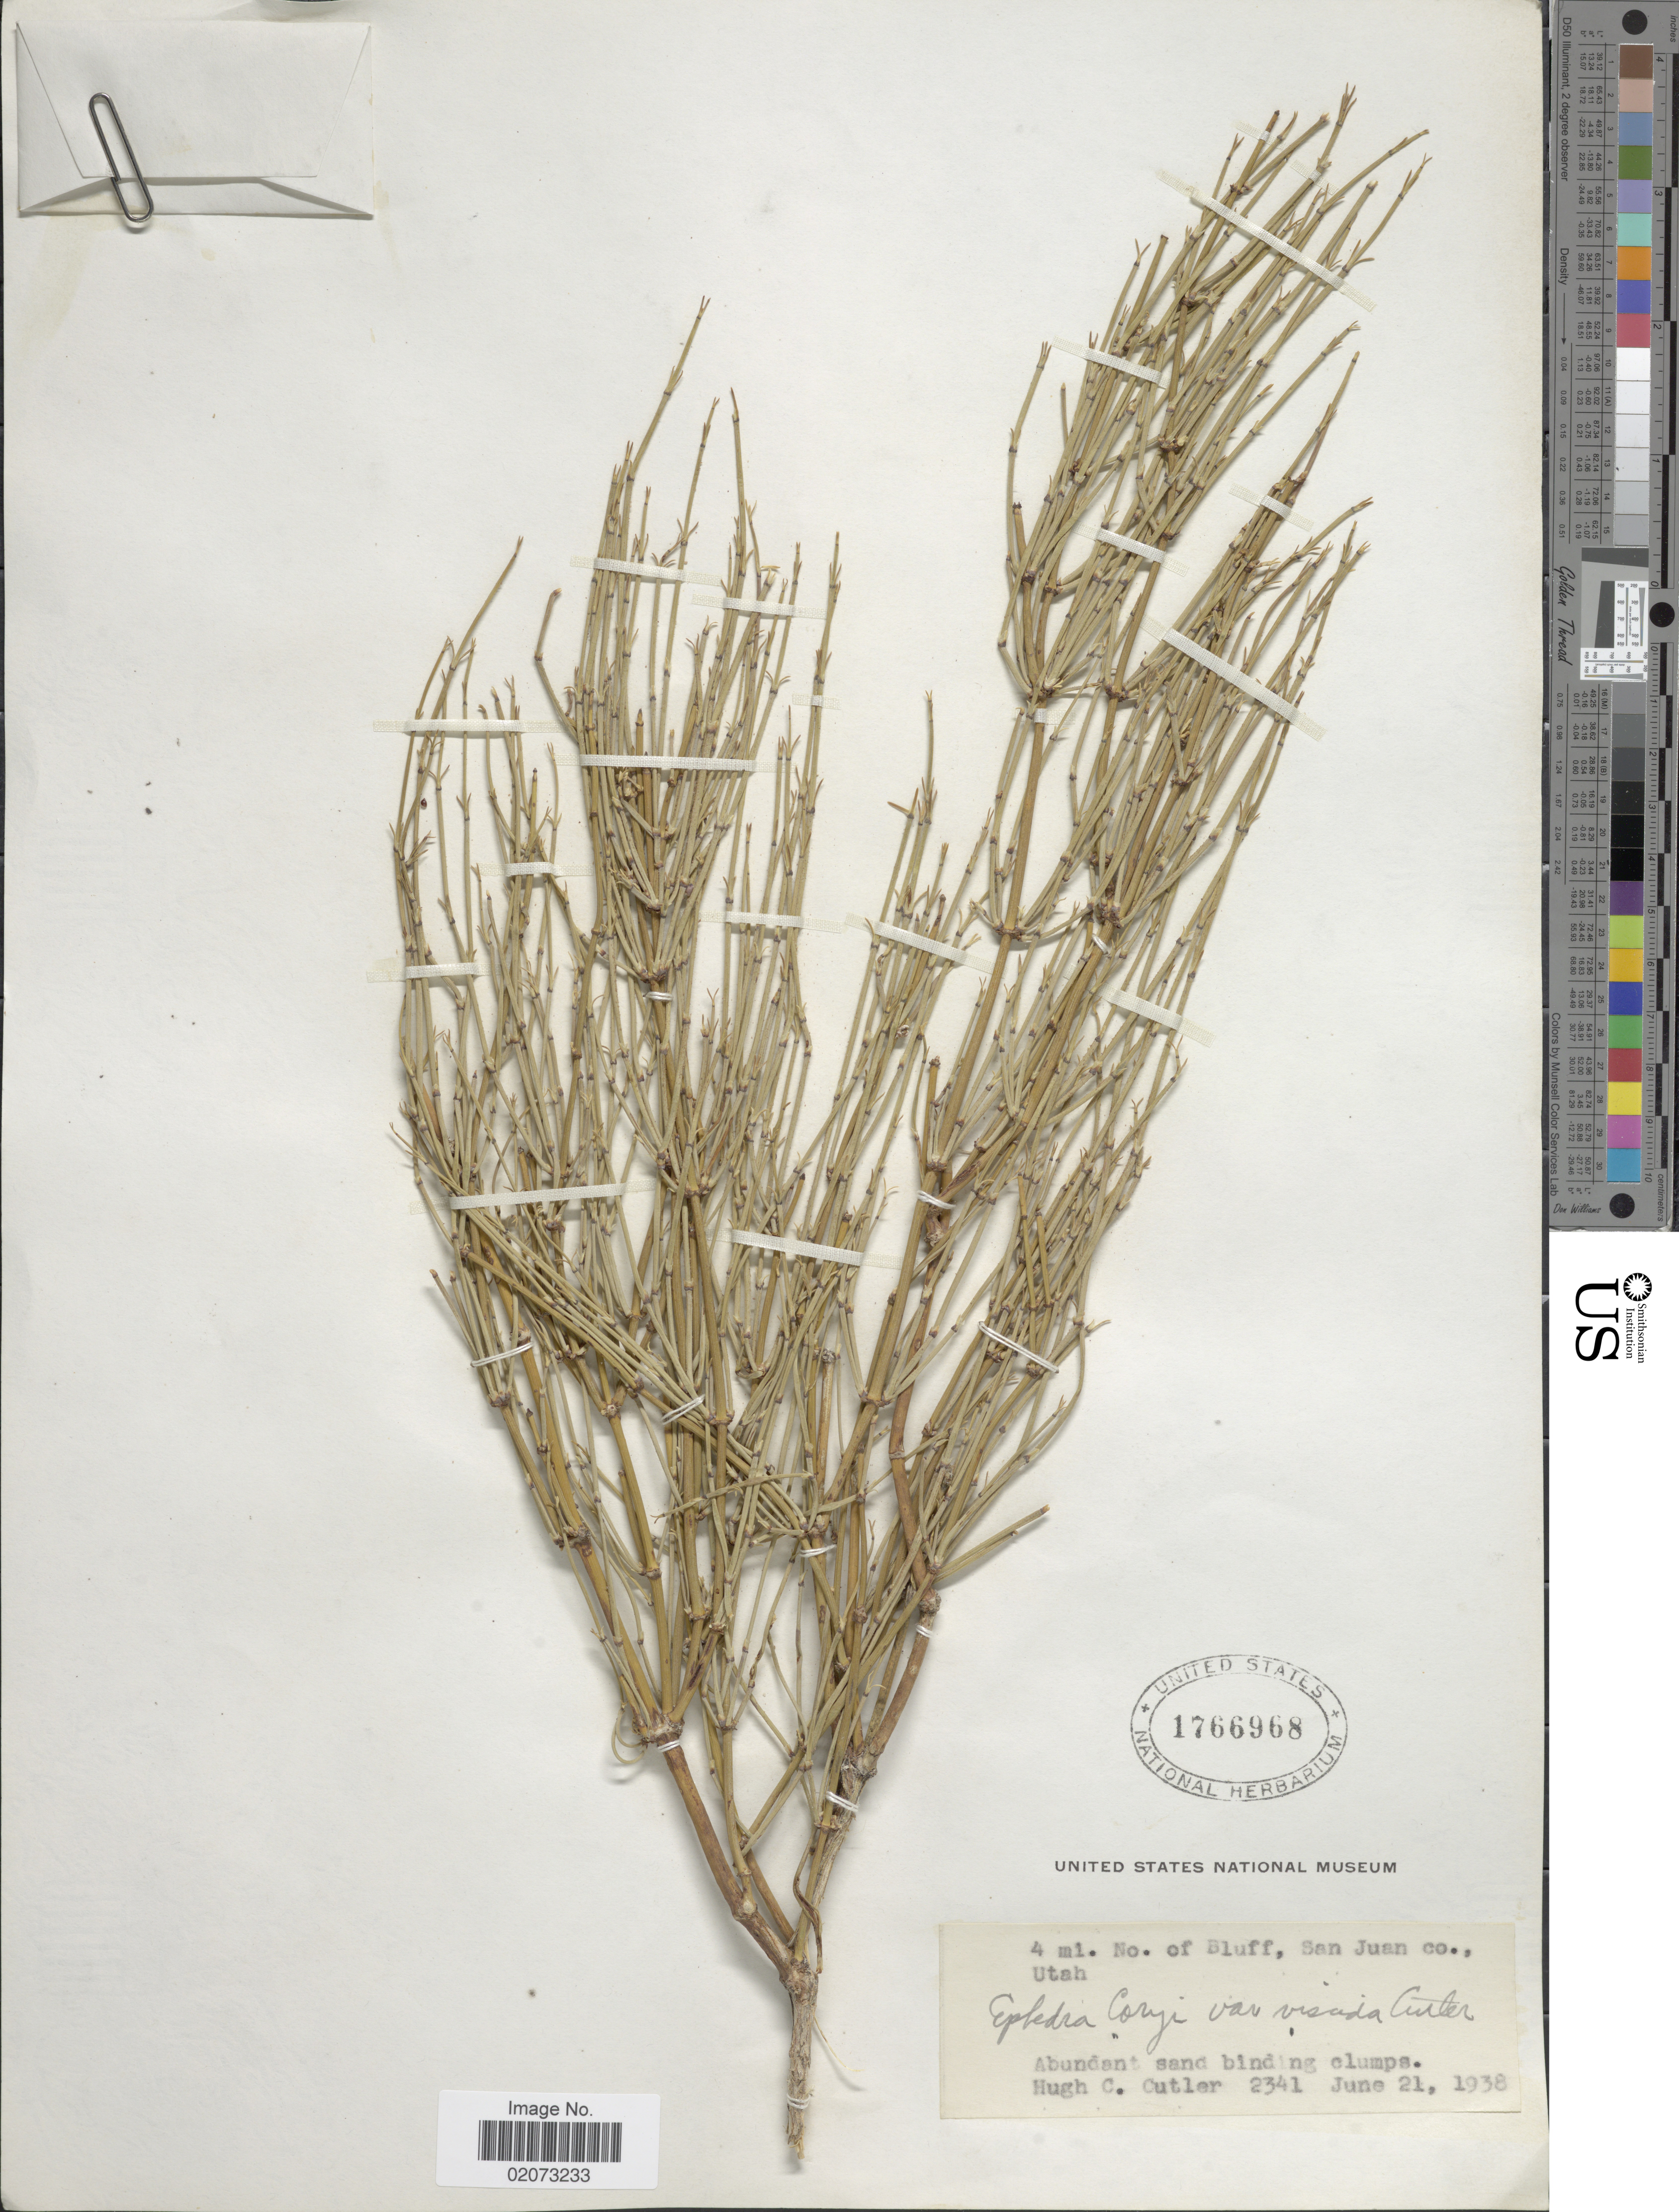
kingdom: Plantae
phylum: Tracheophyta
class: Gnetopsida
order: Ephedrales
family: Ephedraceae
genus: Ephedra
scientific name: Ephedra coryi var. viscida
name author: H.C. Cutler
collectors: H. C. Cutler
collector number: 2341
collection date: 1938-06-21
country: United States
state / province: Utah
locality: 4 mi. No. of Bluff, San Juan Co.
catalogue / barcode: US 1766968